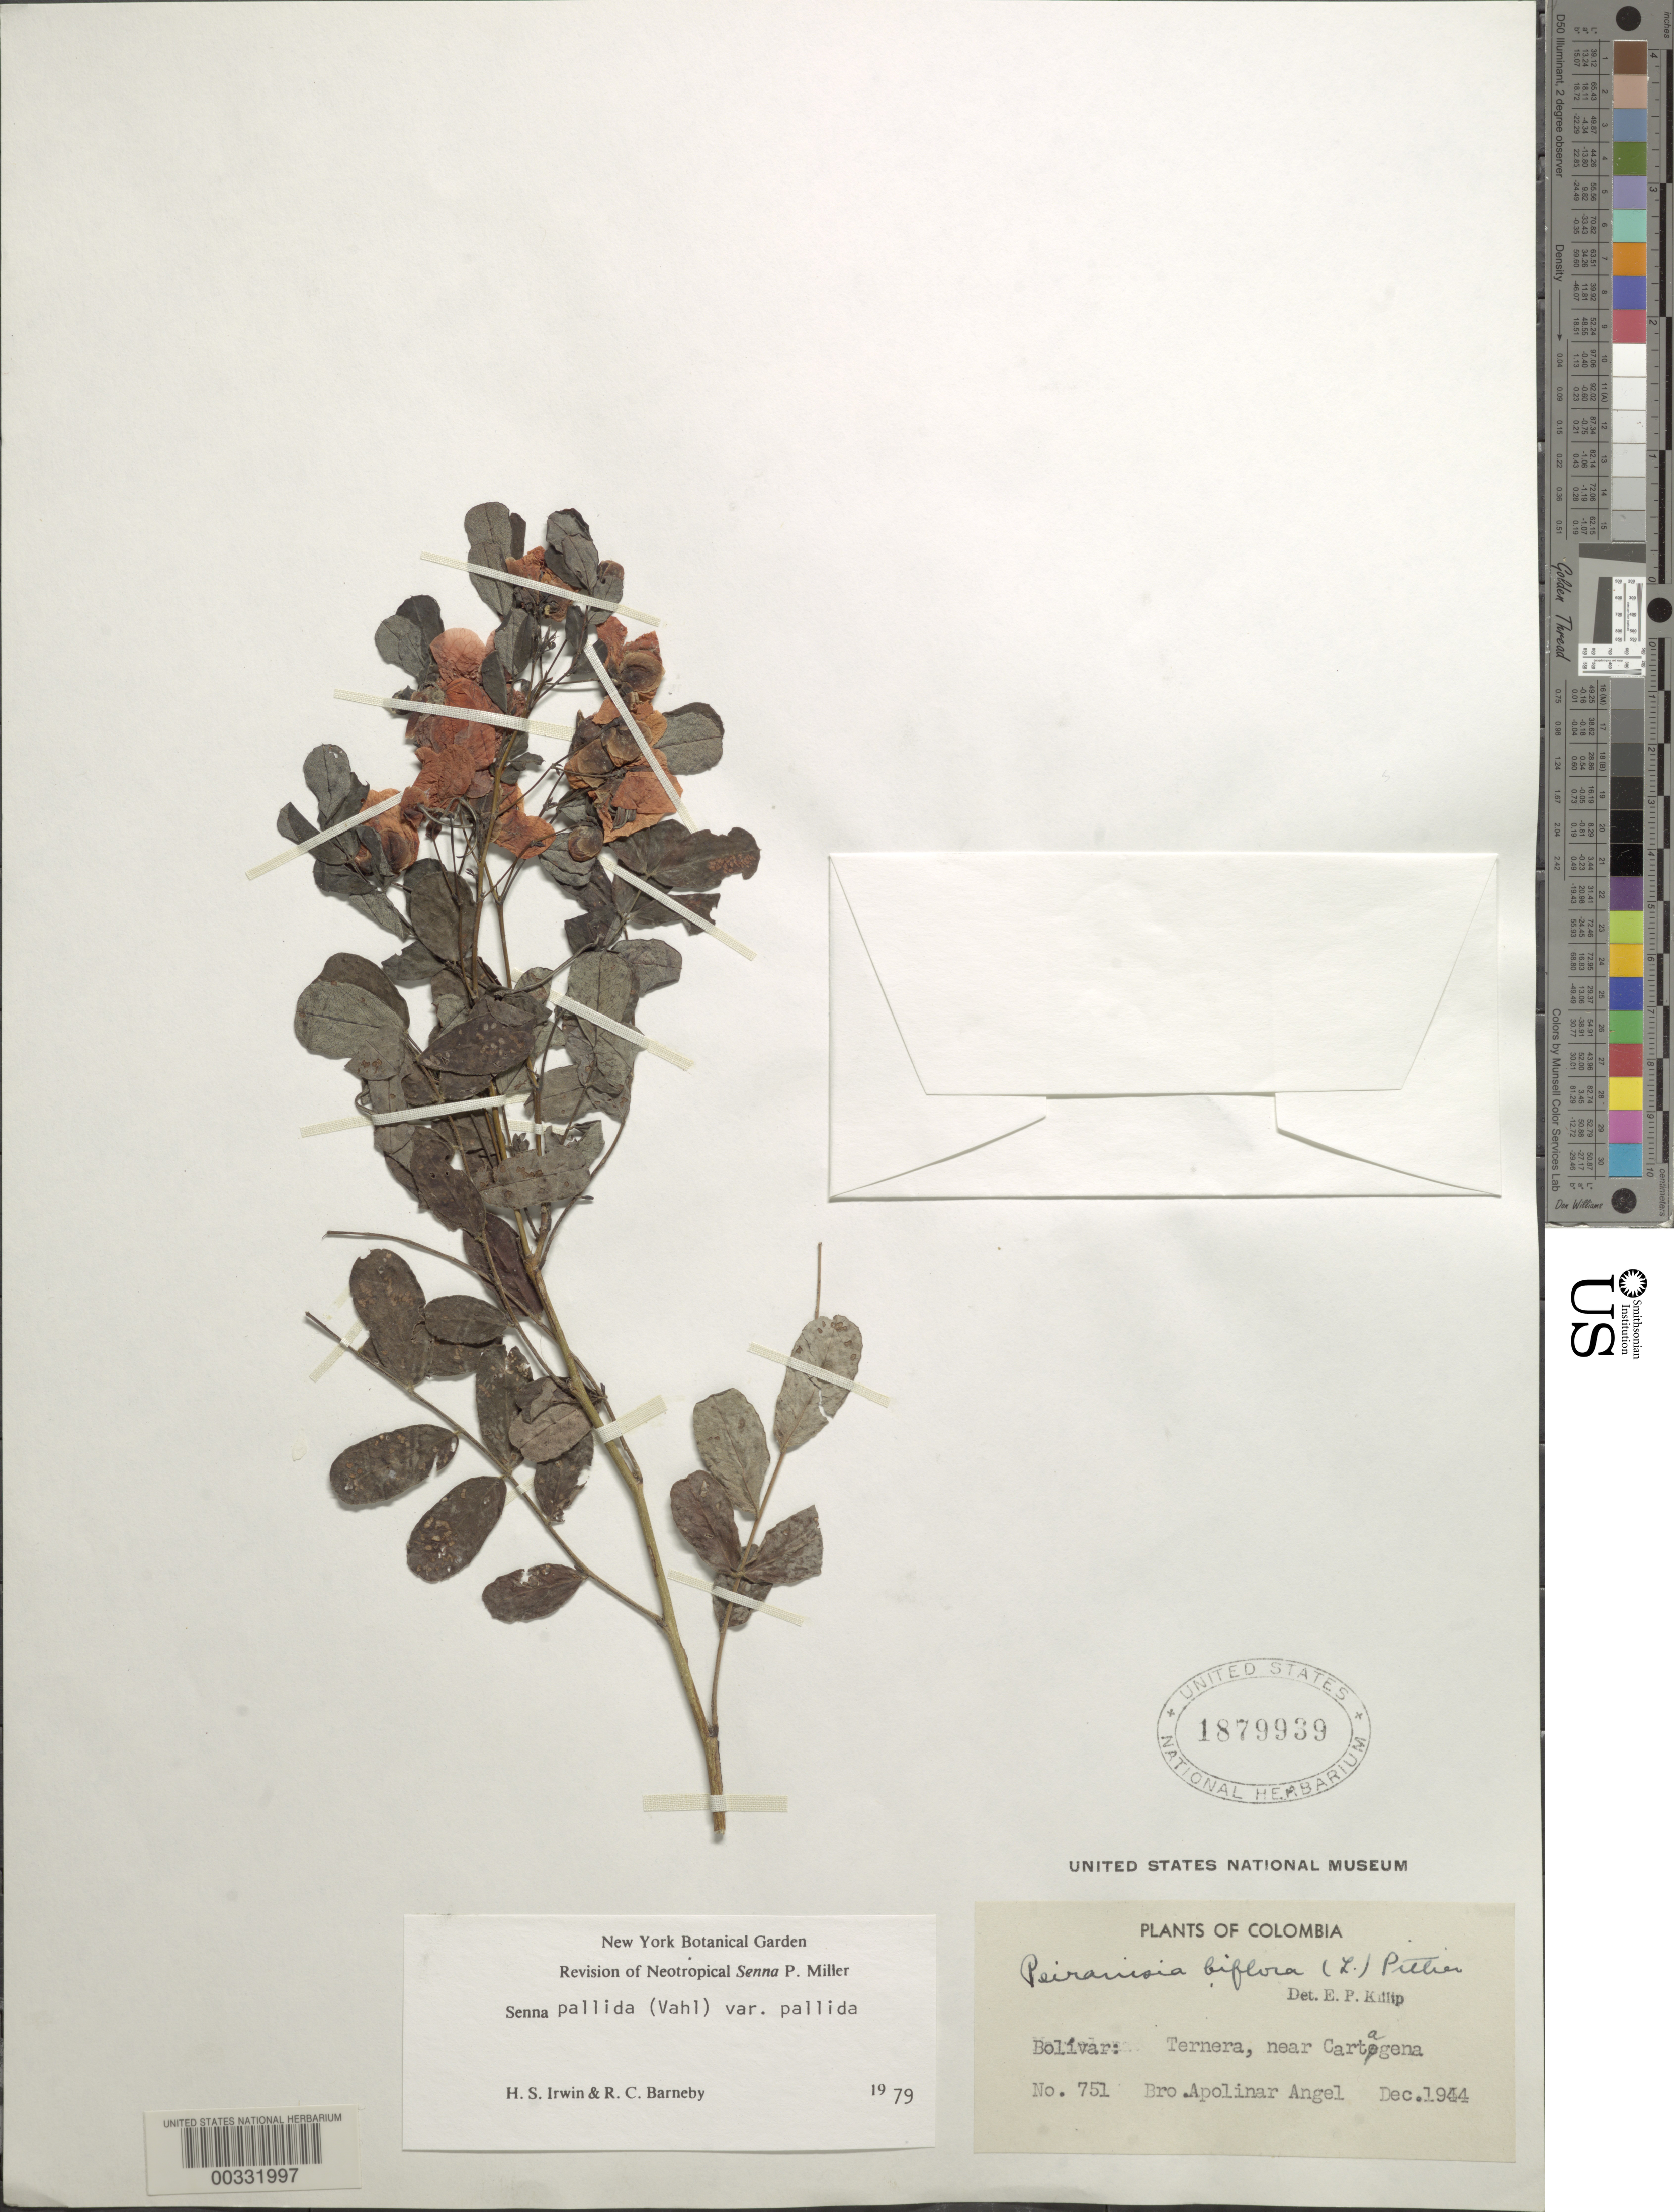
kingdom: Plantae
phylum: Tracheophyta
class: Magnoliopsida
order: Fabales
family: Fabaceae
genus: Senna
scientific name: Senna pallida var. pallida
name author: (Vahl) H.S. Irwin & Barneby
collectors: B. Apollinar Angel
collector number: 751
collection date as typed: Dec 1944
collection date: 1944-12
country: Colombia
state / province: Bolívar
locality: Ternera near Cartagena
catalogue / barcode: US 1879939